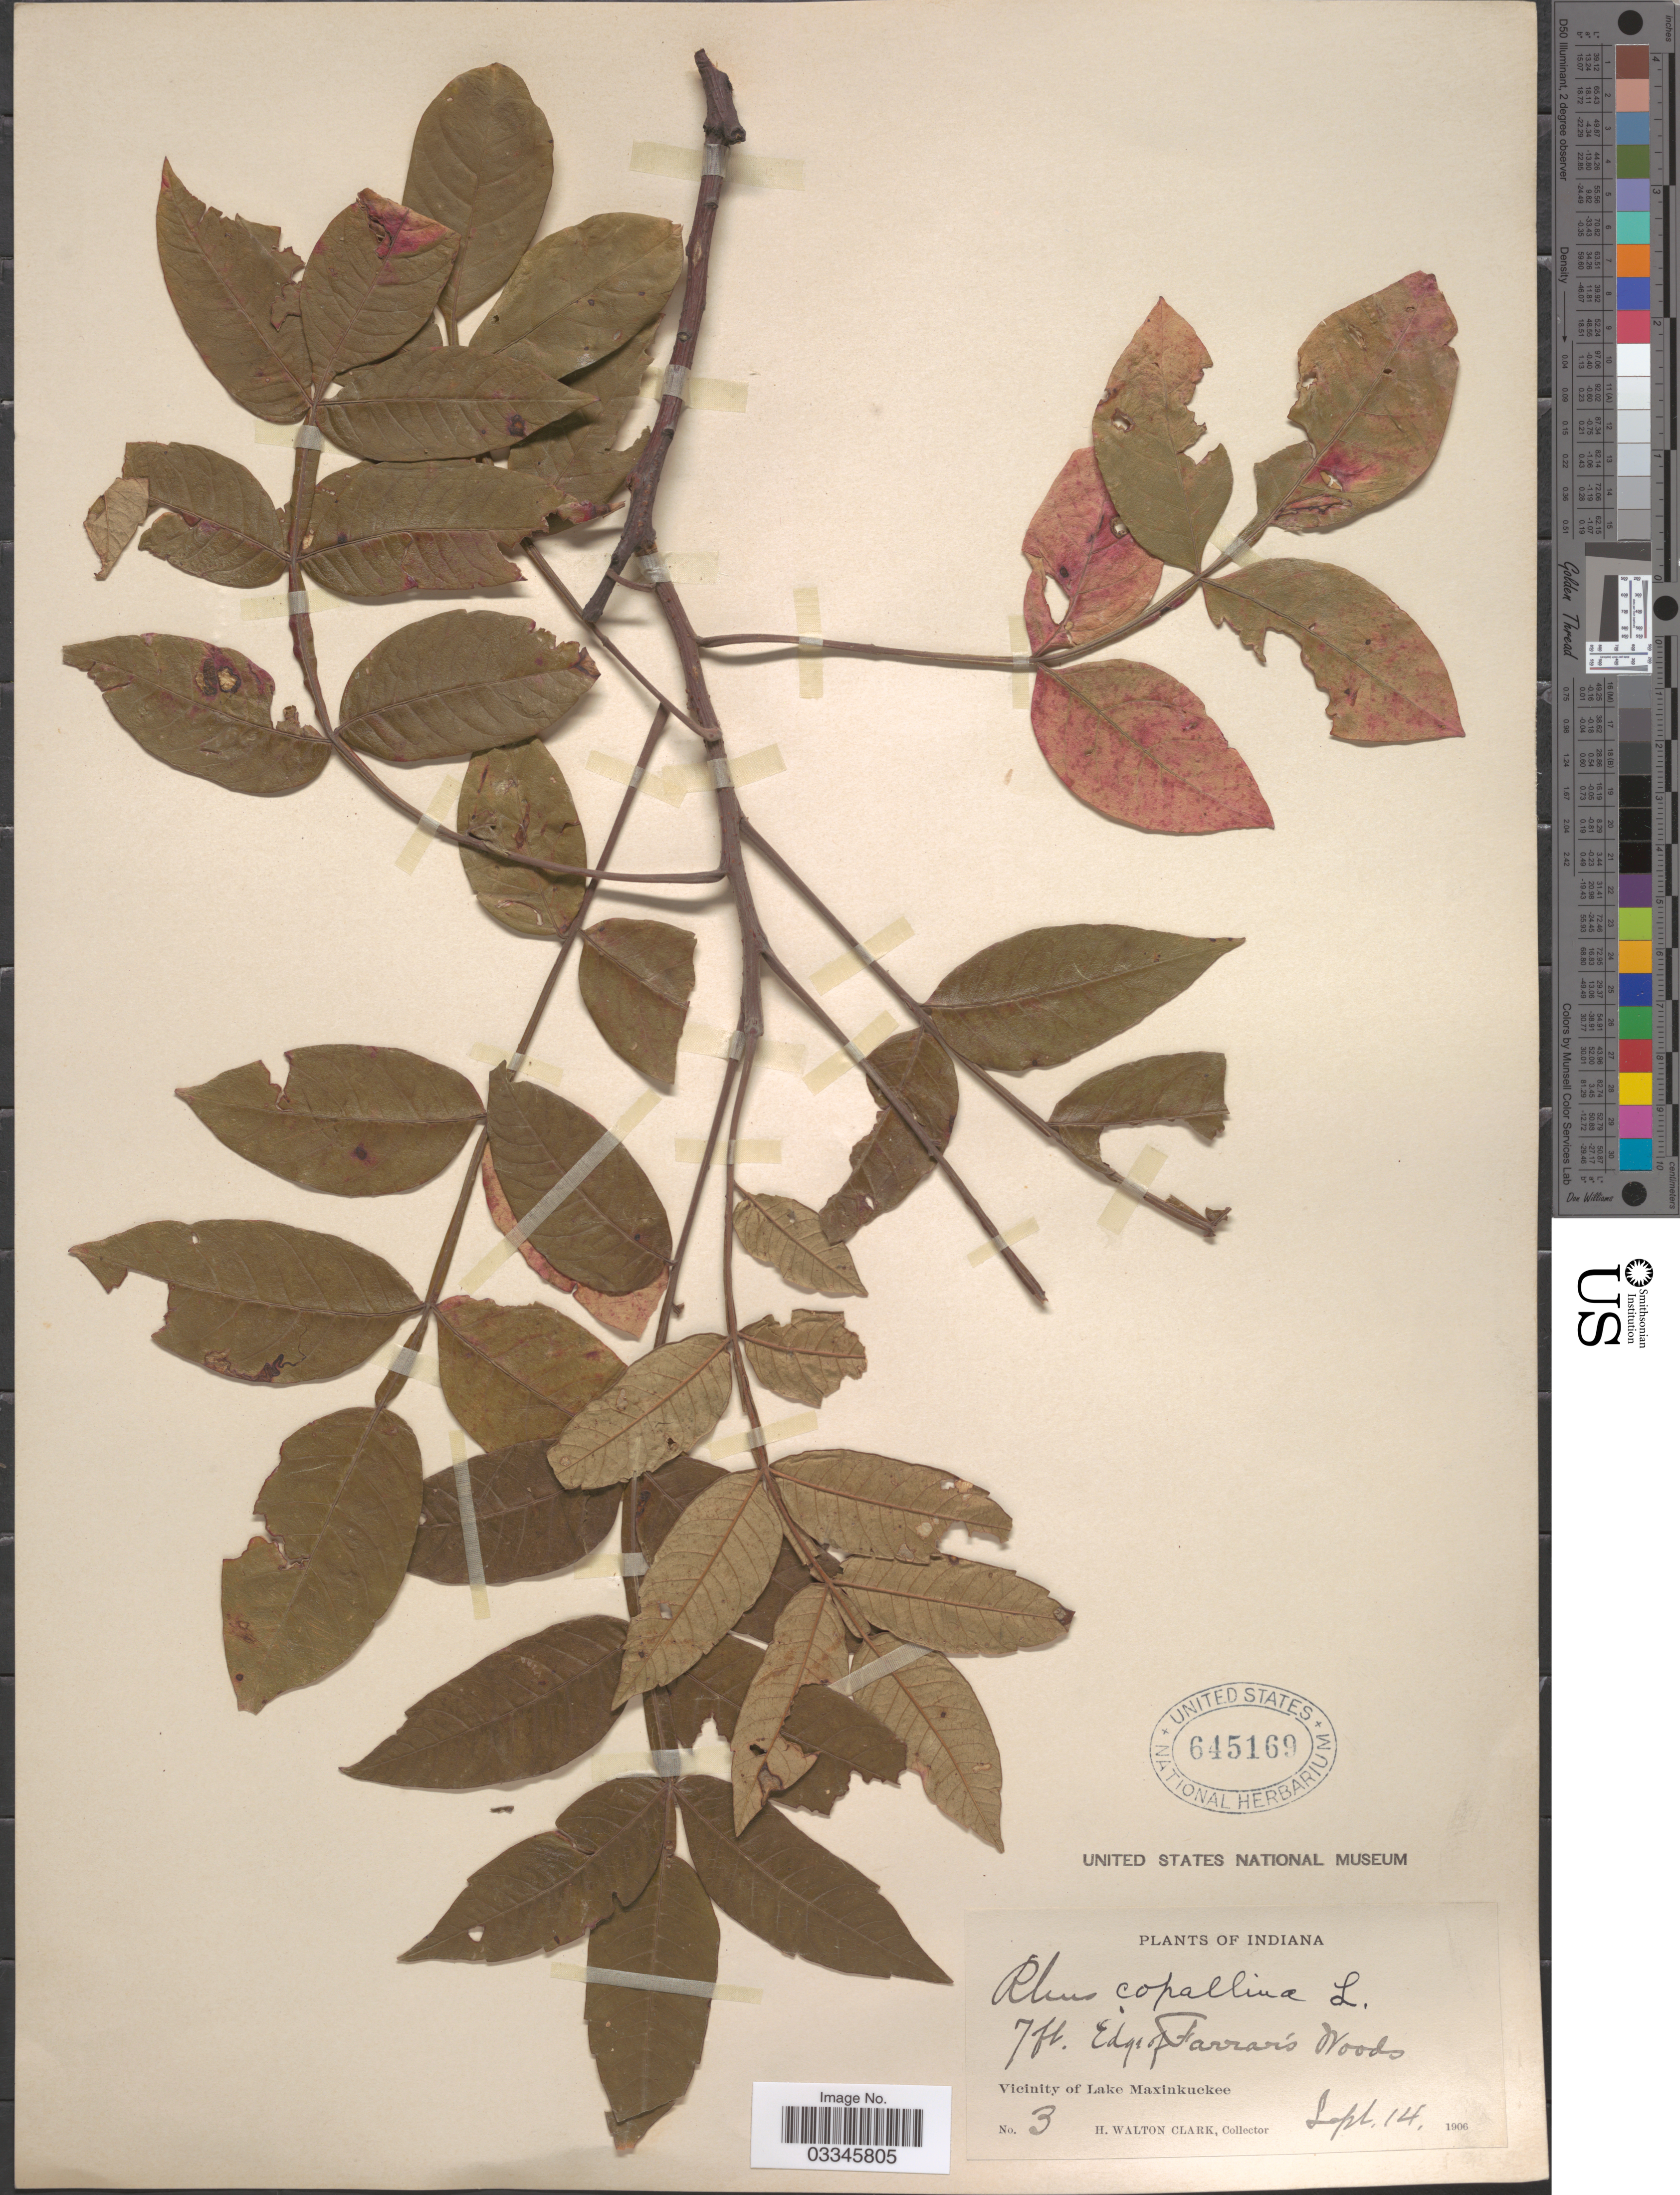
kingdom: Plantae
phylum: Tracheophyta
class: Magnoliopsida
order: Sapindales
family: Anacardiaceae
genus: Rhus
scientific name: Rhus copallinum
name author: L.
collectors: H. W. Clark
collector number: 3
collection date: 1906-09-14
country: United States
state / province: Indiana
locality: Edge of Farrar's Woods. Vicinity of Lake Maxinkuckee.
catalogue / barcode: US 645169